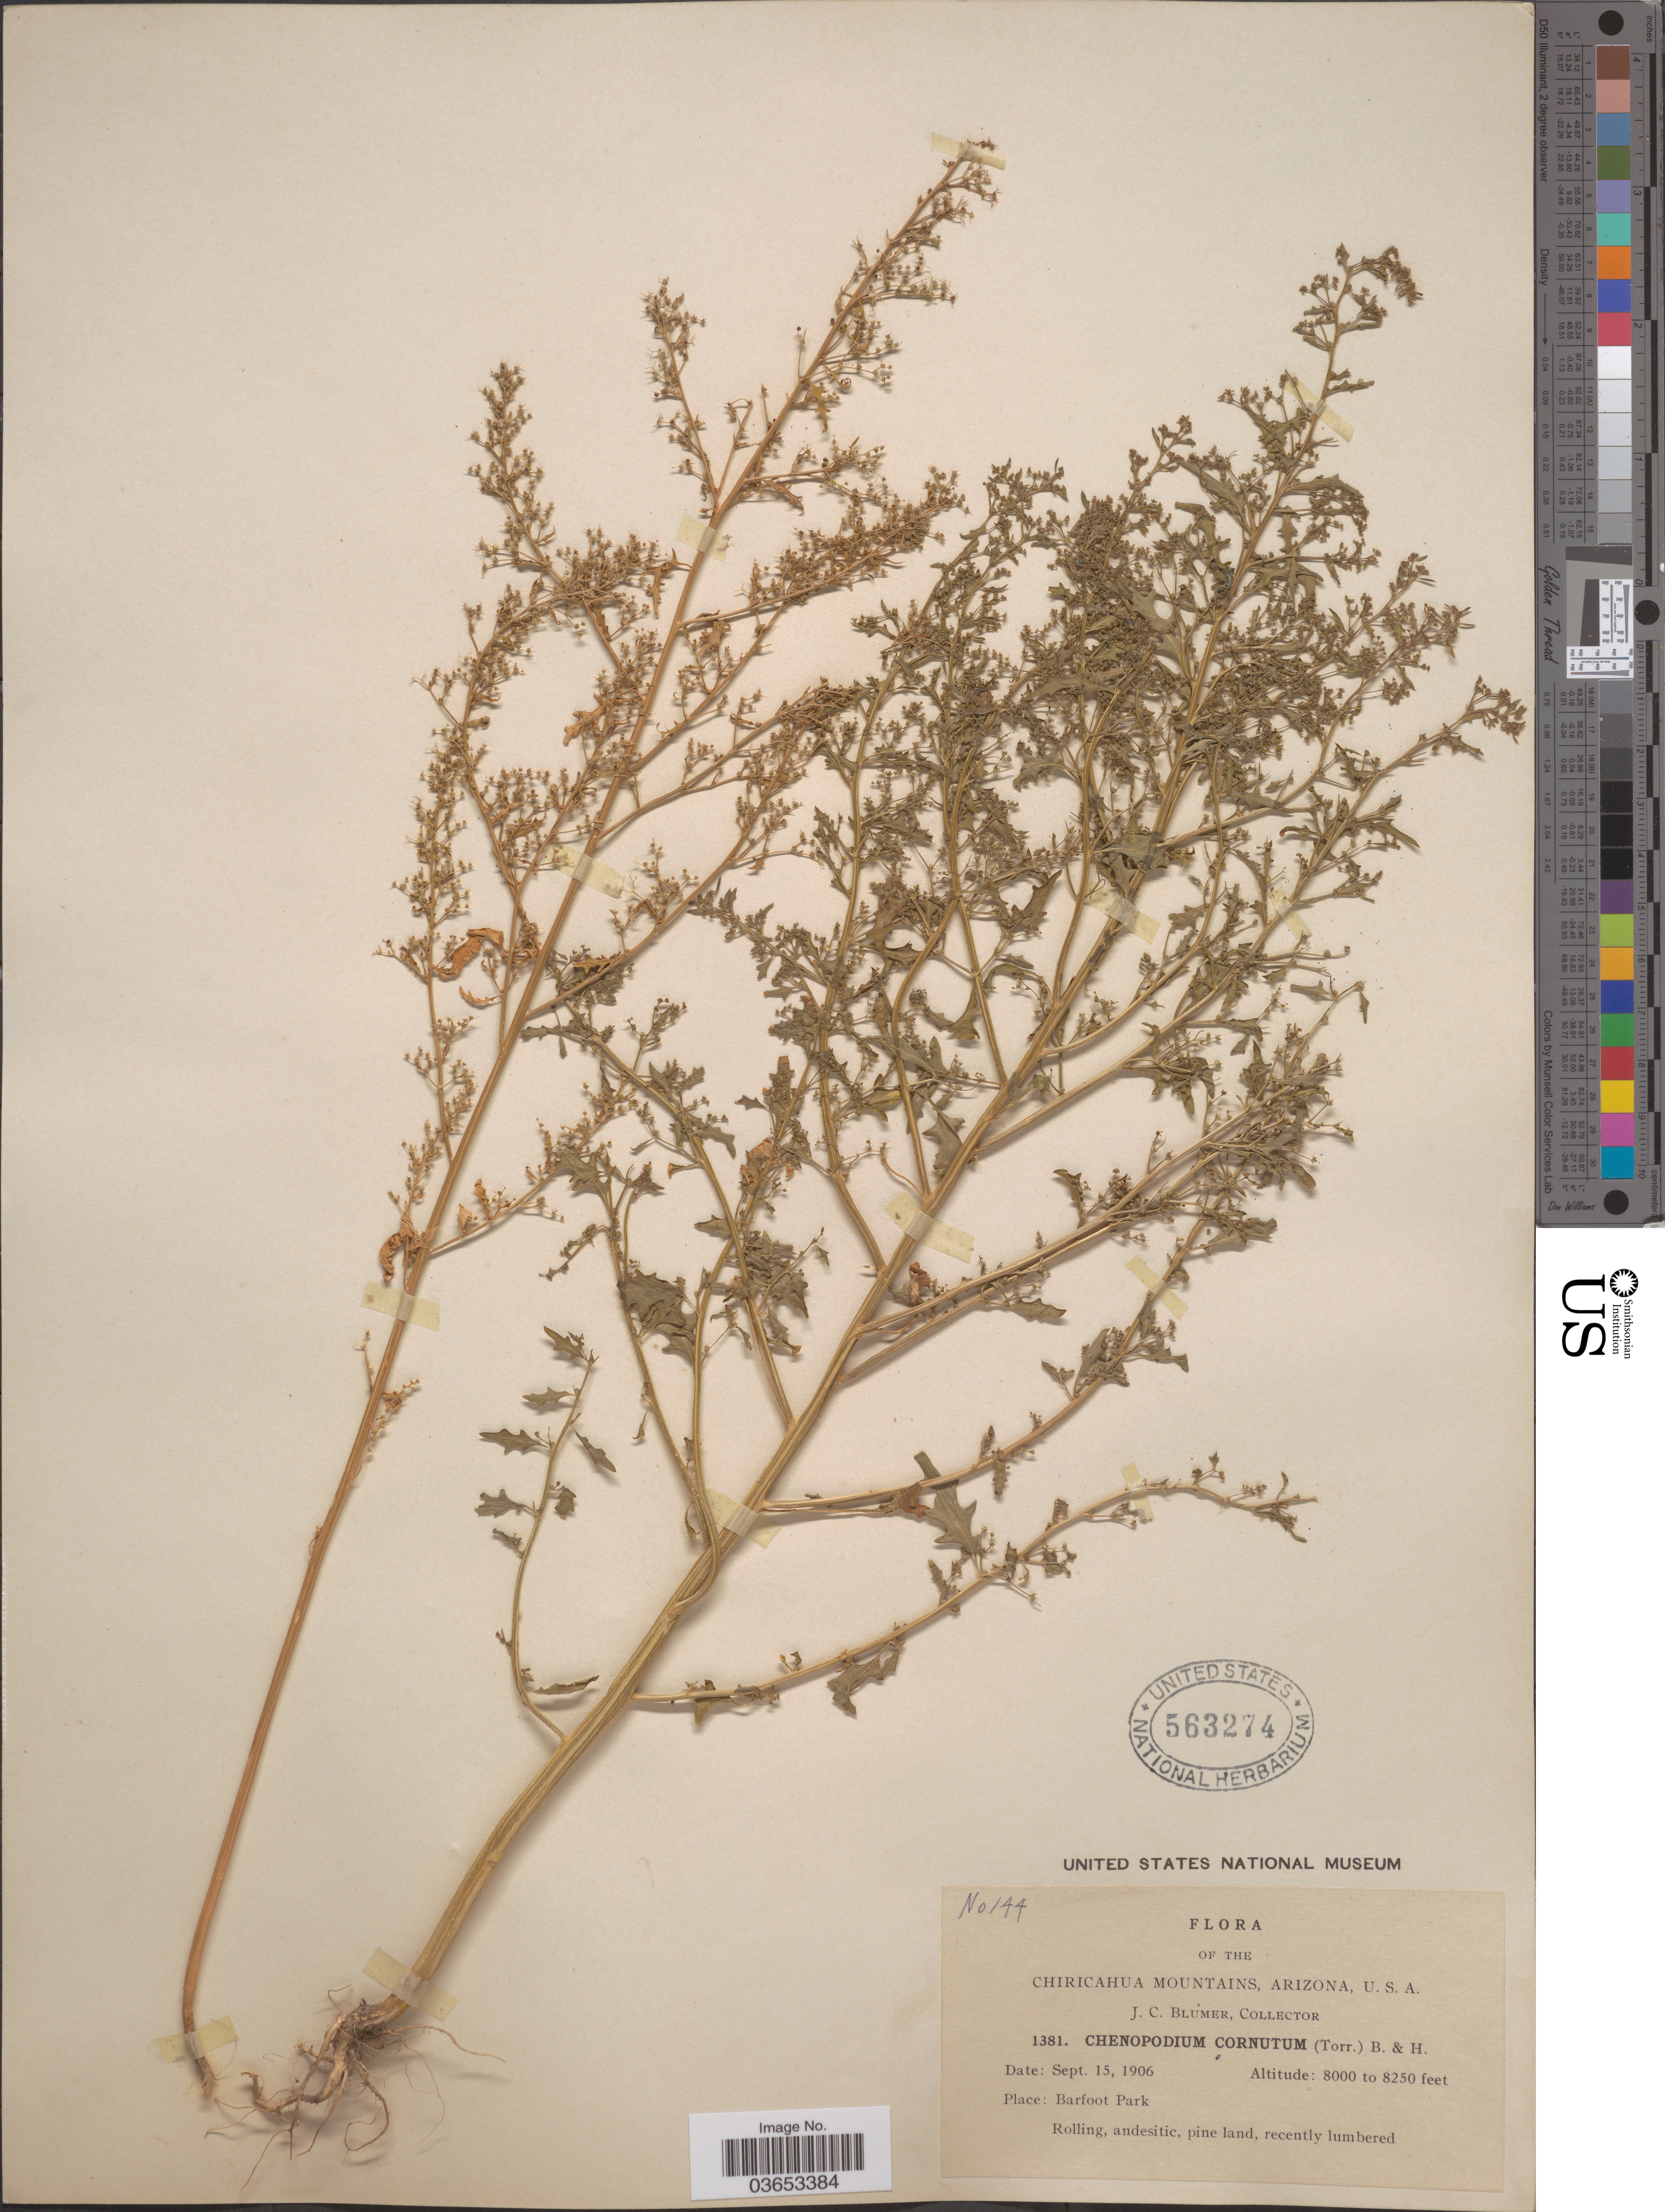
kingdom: Plantae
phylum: Tracheophyta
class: Magnoliopsida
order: Caryophyllales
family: Amaranthaceae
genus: Chenopodium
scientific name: Chenopodium incisum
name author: Poir.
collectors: J. C. Blumer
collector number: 1381/144?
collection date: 1906-09-15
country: United States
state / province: Arizona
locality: Chiricahua Mountains. Barfoot Park.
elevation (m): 2438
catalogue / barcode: US 563274